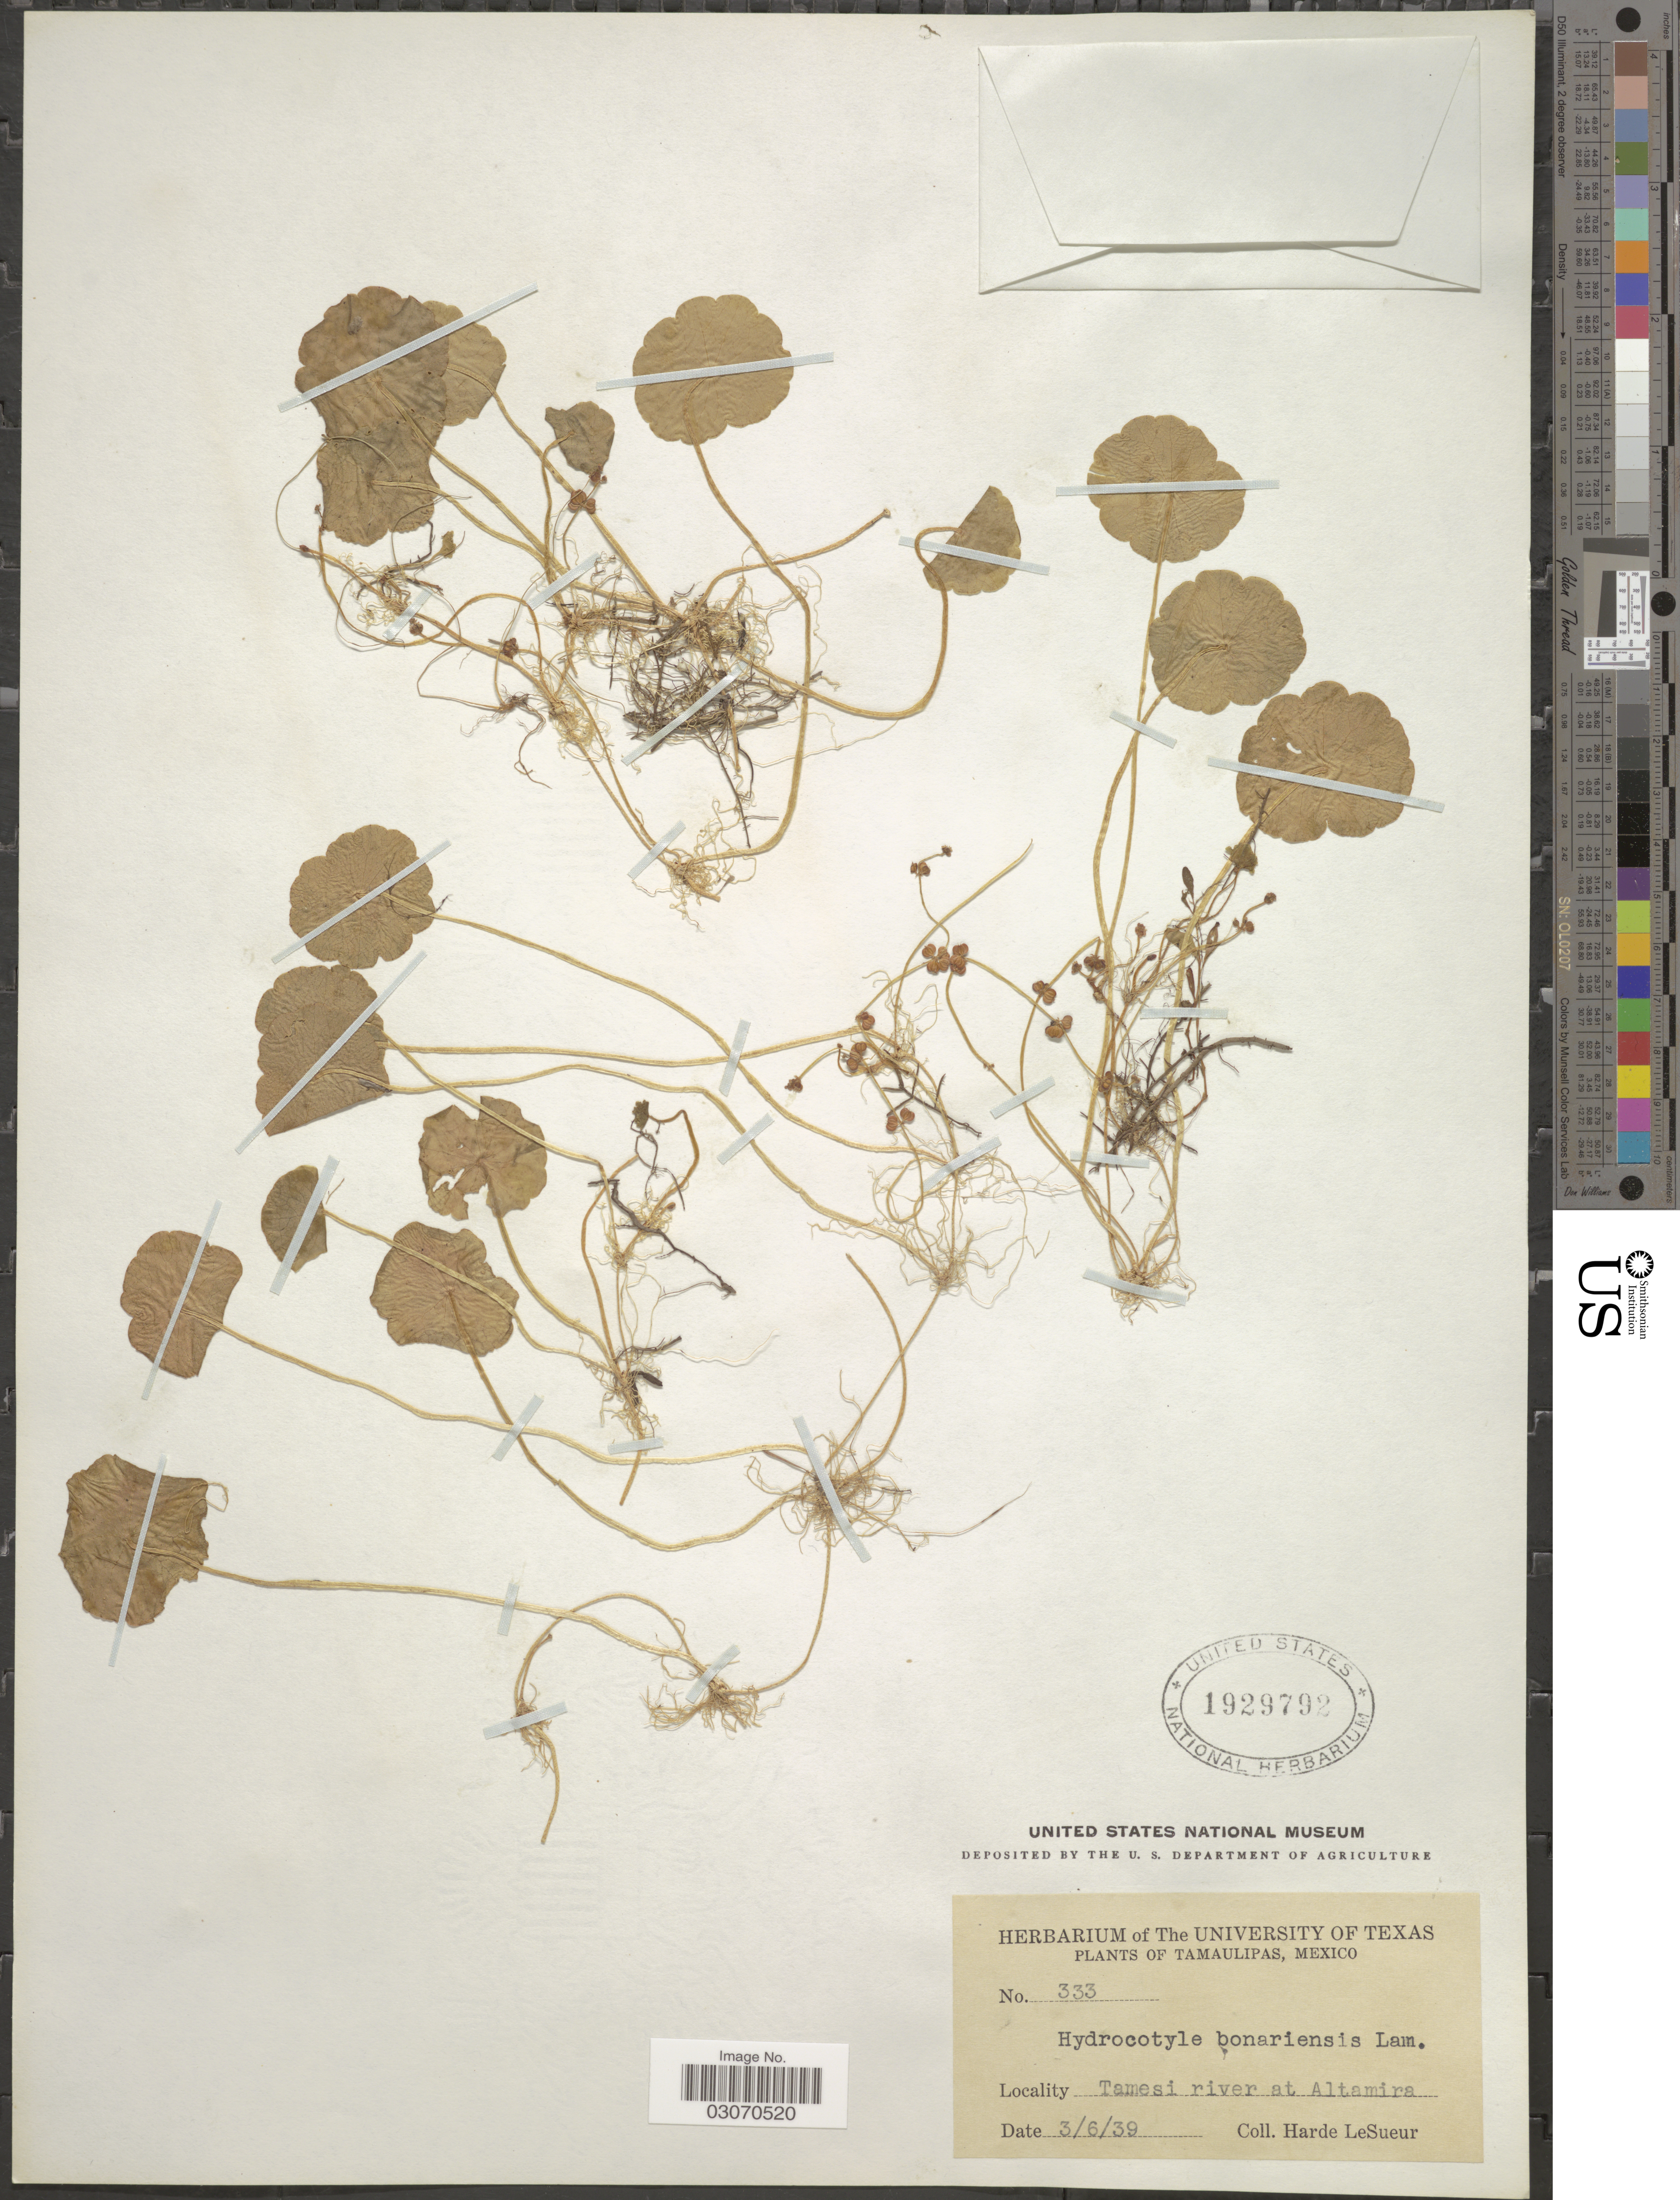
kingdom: Plantae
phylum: Tracheophyta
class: Magnoliopsida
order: Apiales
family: Araliaceae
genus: Hydrocotyle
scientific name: Hydrocotyle bonariensis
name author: Lam.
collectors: H. LeSueur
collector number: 333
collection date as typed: Transcribed d/m/y: 3/6/39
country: Mexico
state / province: Tamaulipas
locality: Tamesi river at Altamira.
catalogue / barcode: US 1929792